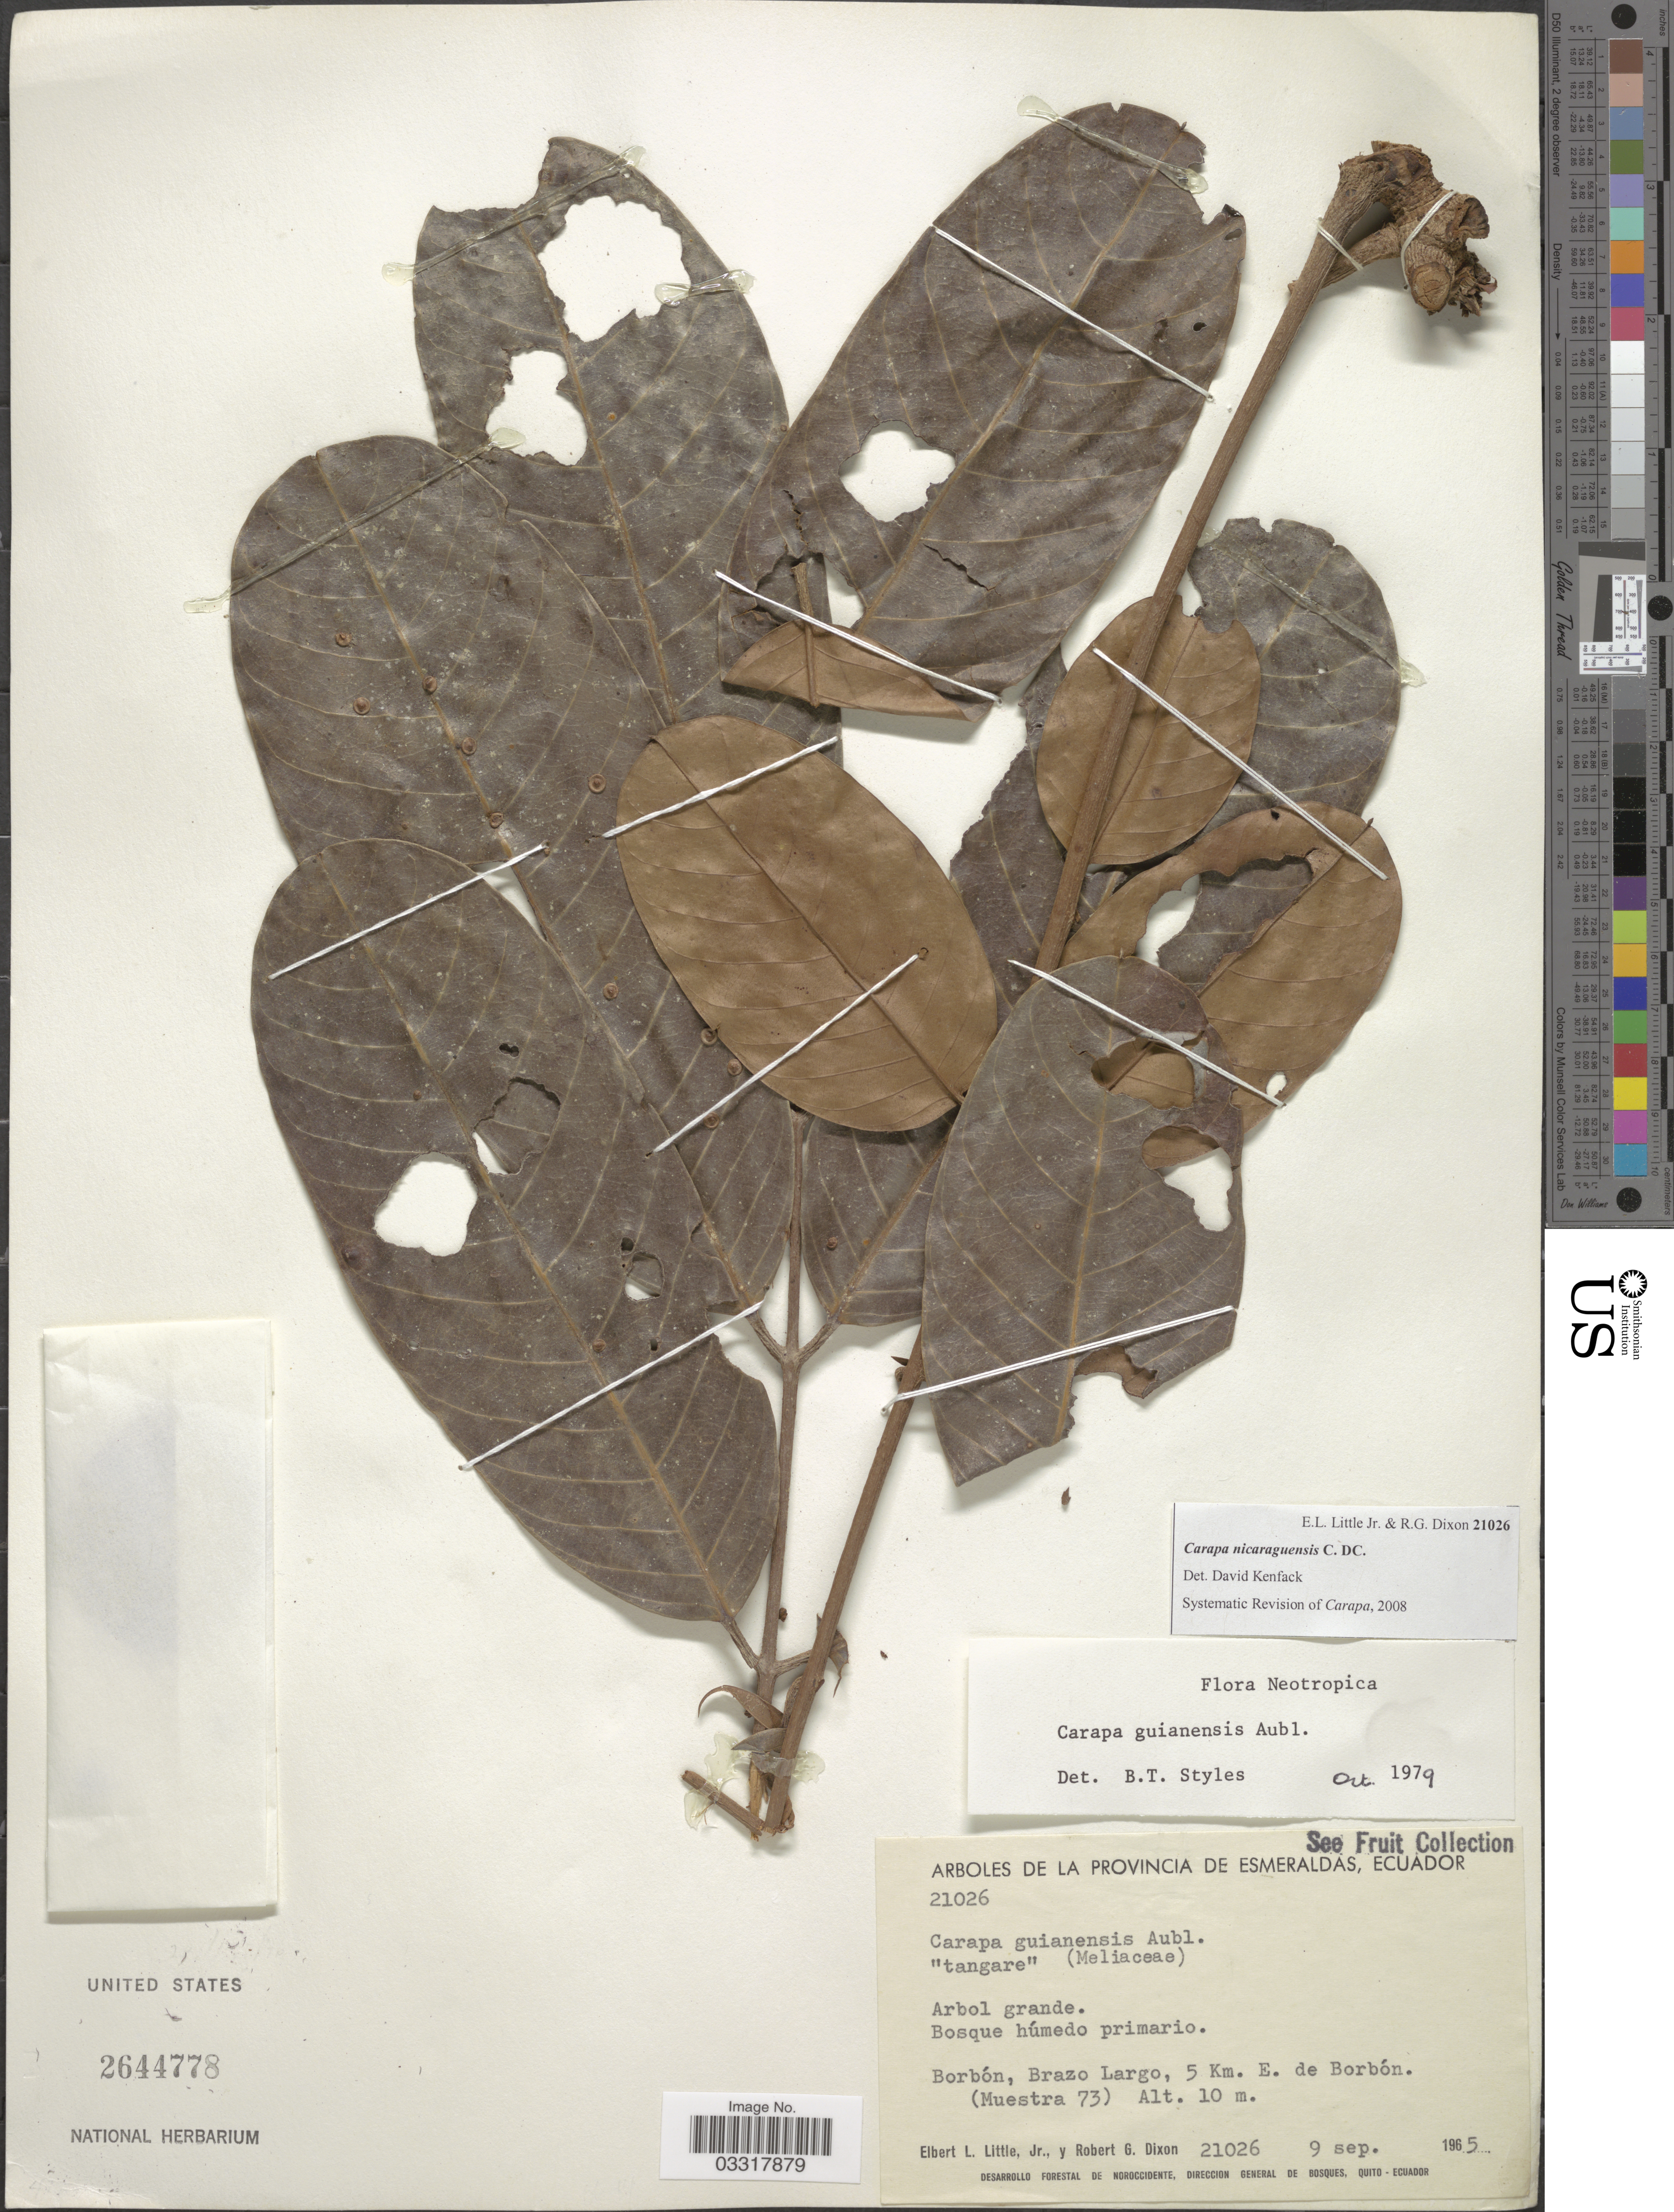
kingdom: Plantae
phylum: Tracheophyta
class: Magnoliopsida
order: Sapindales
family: Meliaceae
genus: Carapa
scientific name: Carapa nicaraguensis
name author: C. DC.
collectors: E. L. Little & R. G. Dixon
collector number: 21026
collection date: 1965-09-09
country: Ecuador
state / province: Esmeraldas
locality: Borbón, Brazo Largo, 5 Km. E. de Borbón. (Muestra 73).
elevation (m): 10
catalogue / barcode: US 2644778